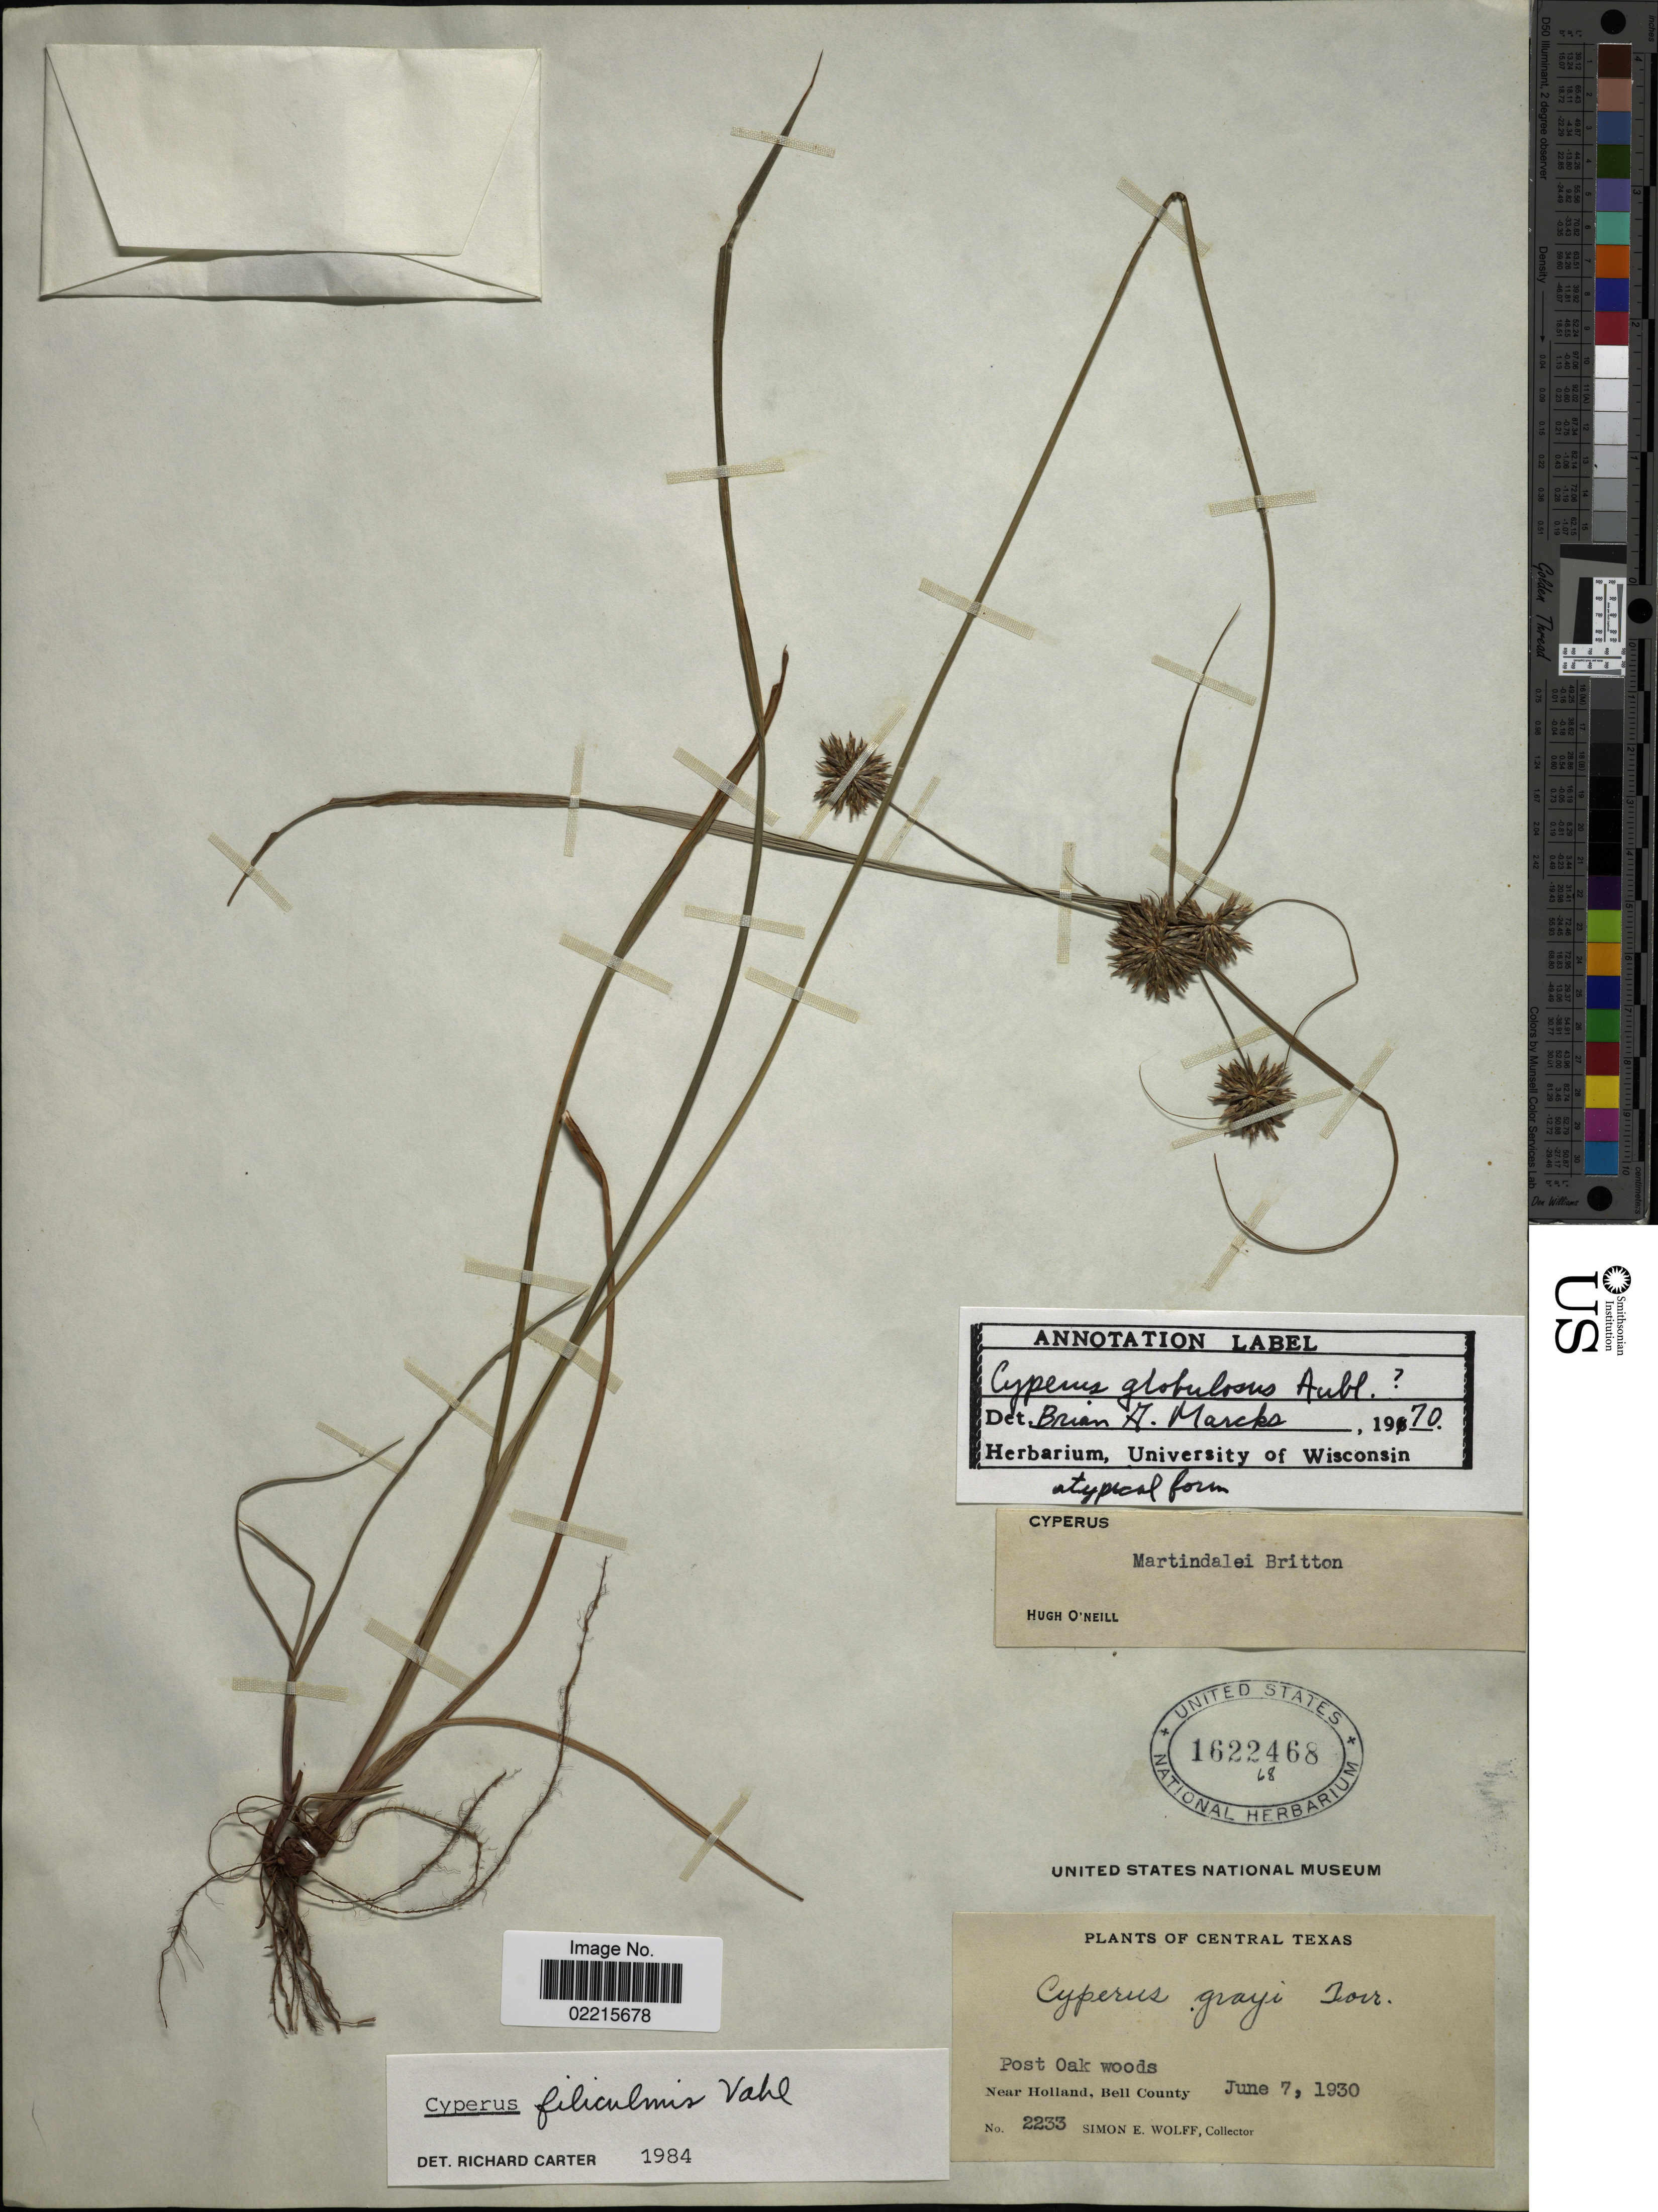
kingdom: Plantae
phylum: Tracheophyta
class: Liliopsida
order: Poales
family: Cyperaceae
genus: Cyperus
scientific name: Cyperus filiculmis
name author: Vahl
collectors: S. E. Wolff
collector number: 2233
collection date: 1930-06-07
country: United States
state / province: Texas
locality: Central Texas, Near Holland, Bell County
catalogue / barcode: US 1622468